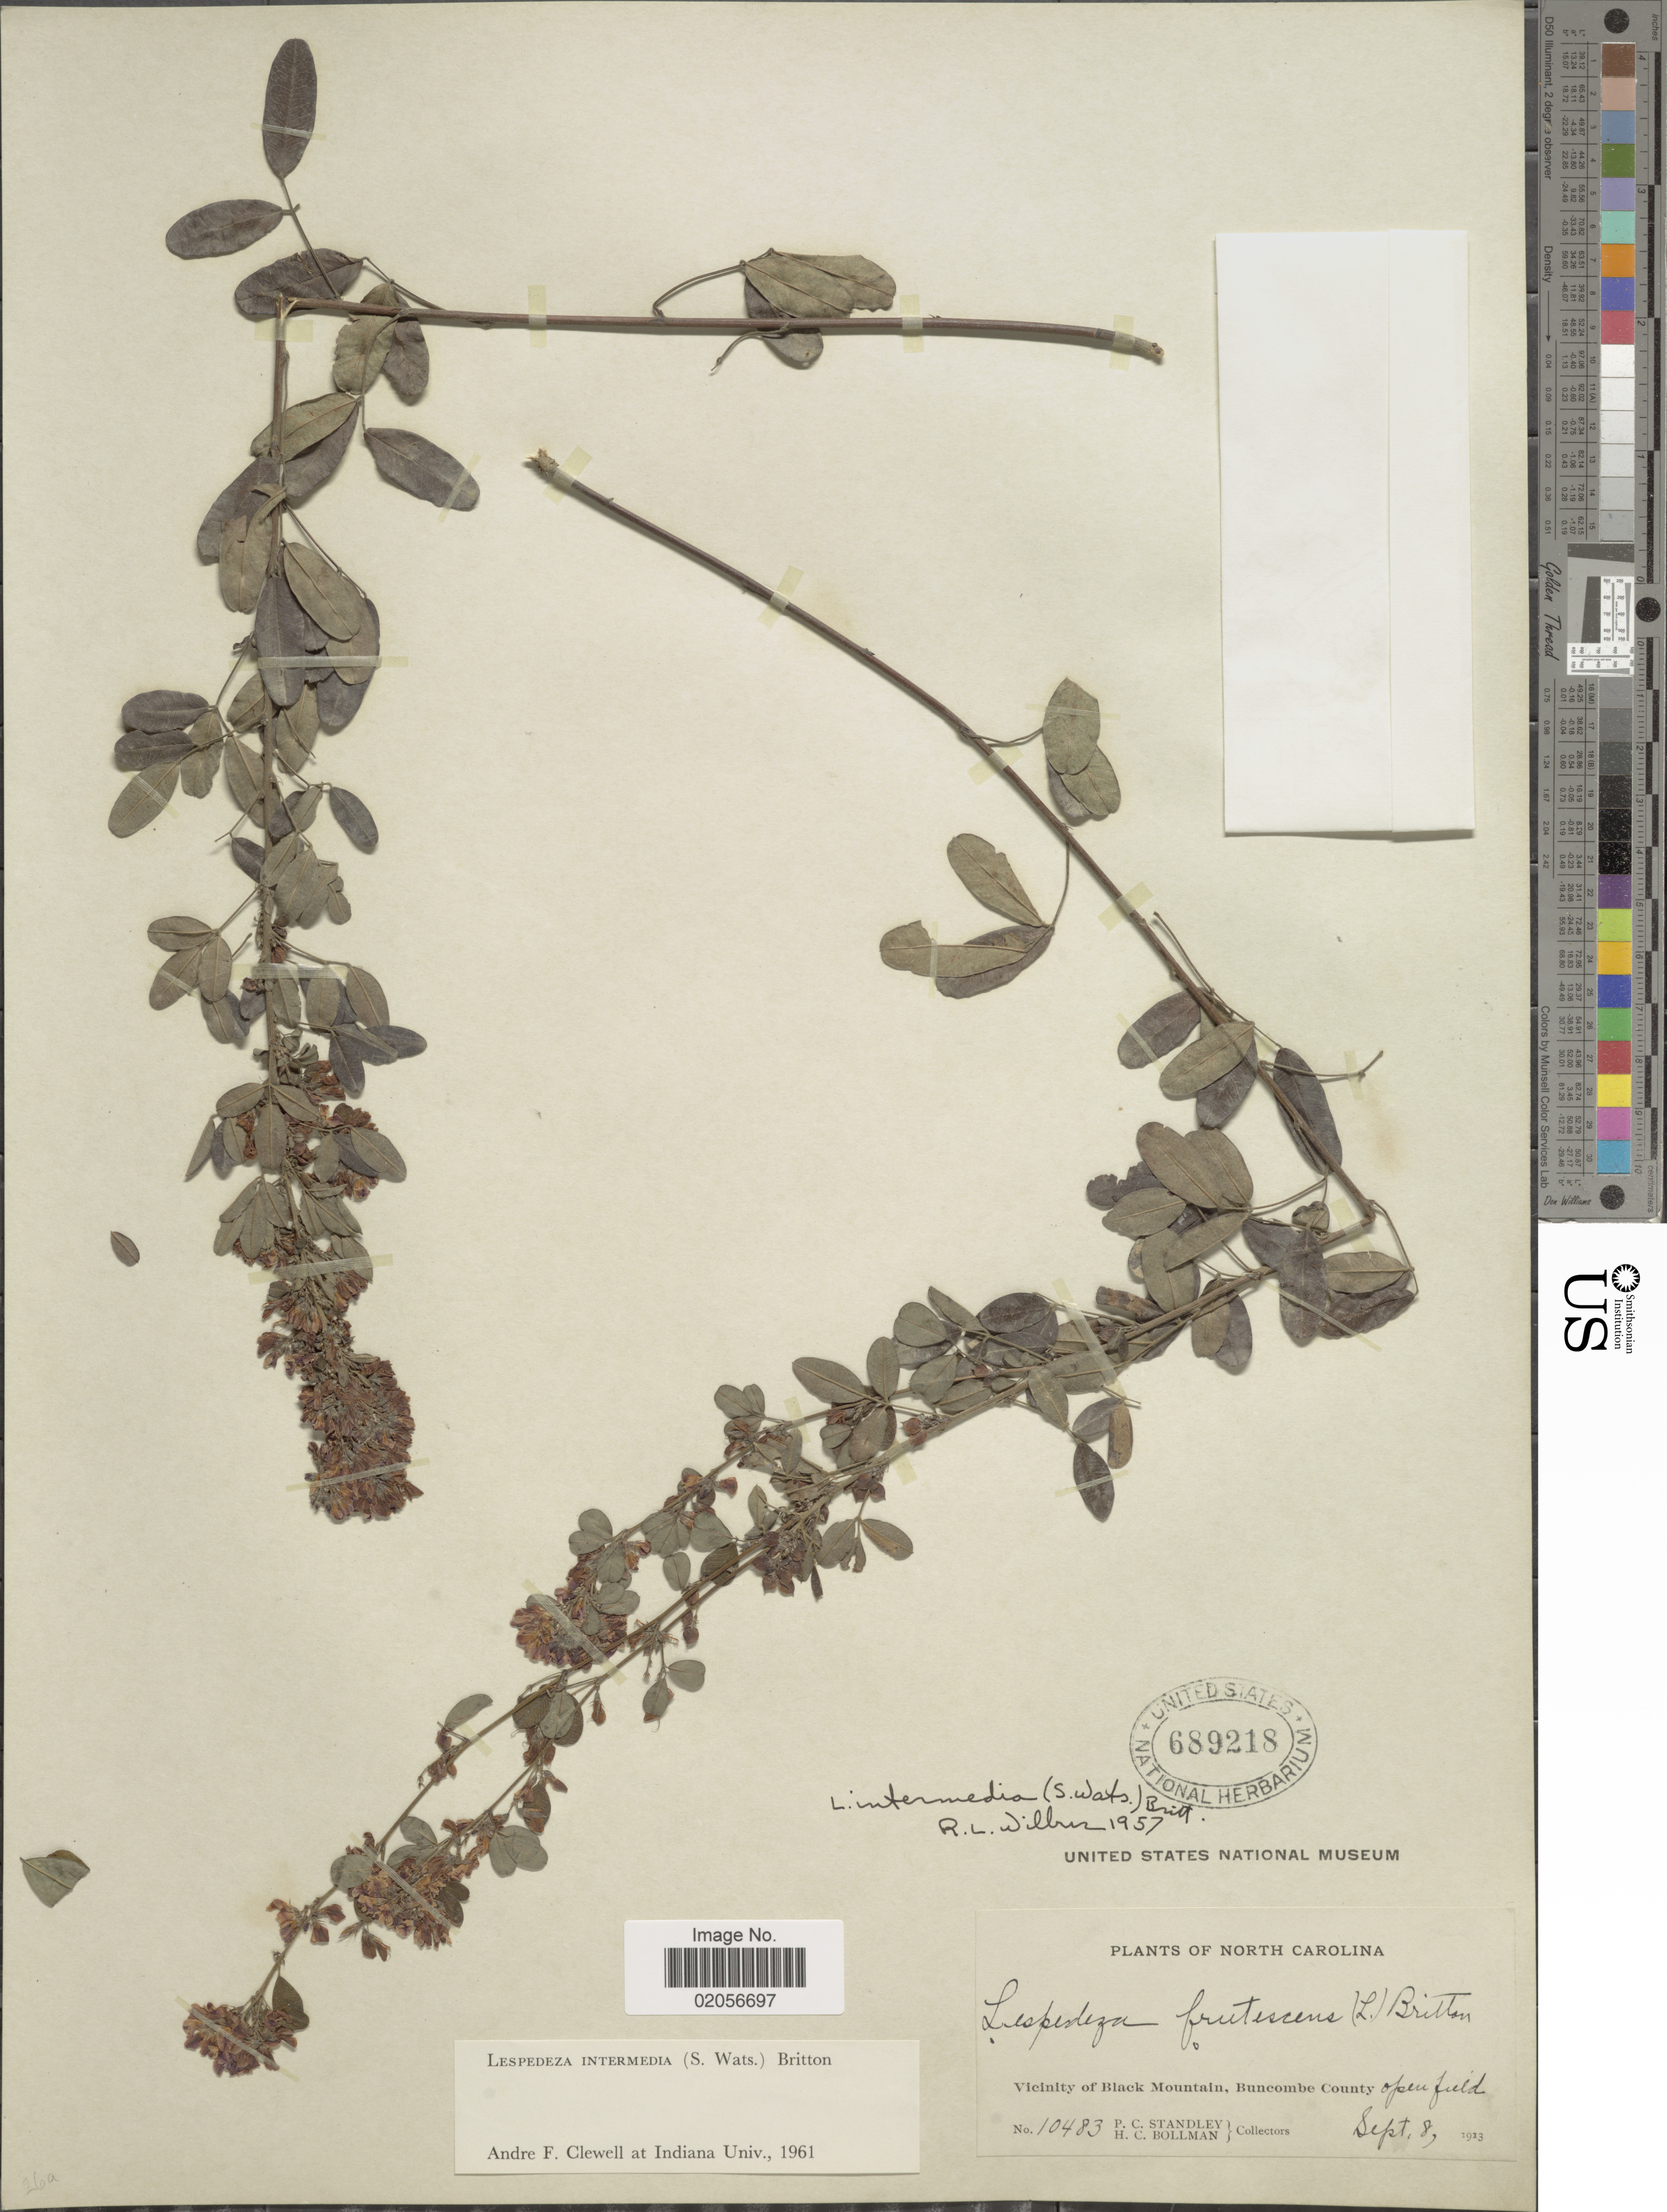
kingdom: Plantae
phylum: Tracheophyta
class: Magnoliopsida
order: Fabales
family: Fabaceae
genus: Lespedeza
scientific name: Lespedeza intermedia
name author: (S. Watson) Britton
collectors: P. C. Standley & H. C. Bollman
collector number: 10483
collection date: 1913-09-08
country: United States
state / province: North Carolina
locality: Vicinity of Black Mountain, Buncombe County, open field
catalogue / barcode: US 689218